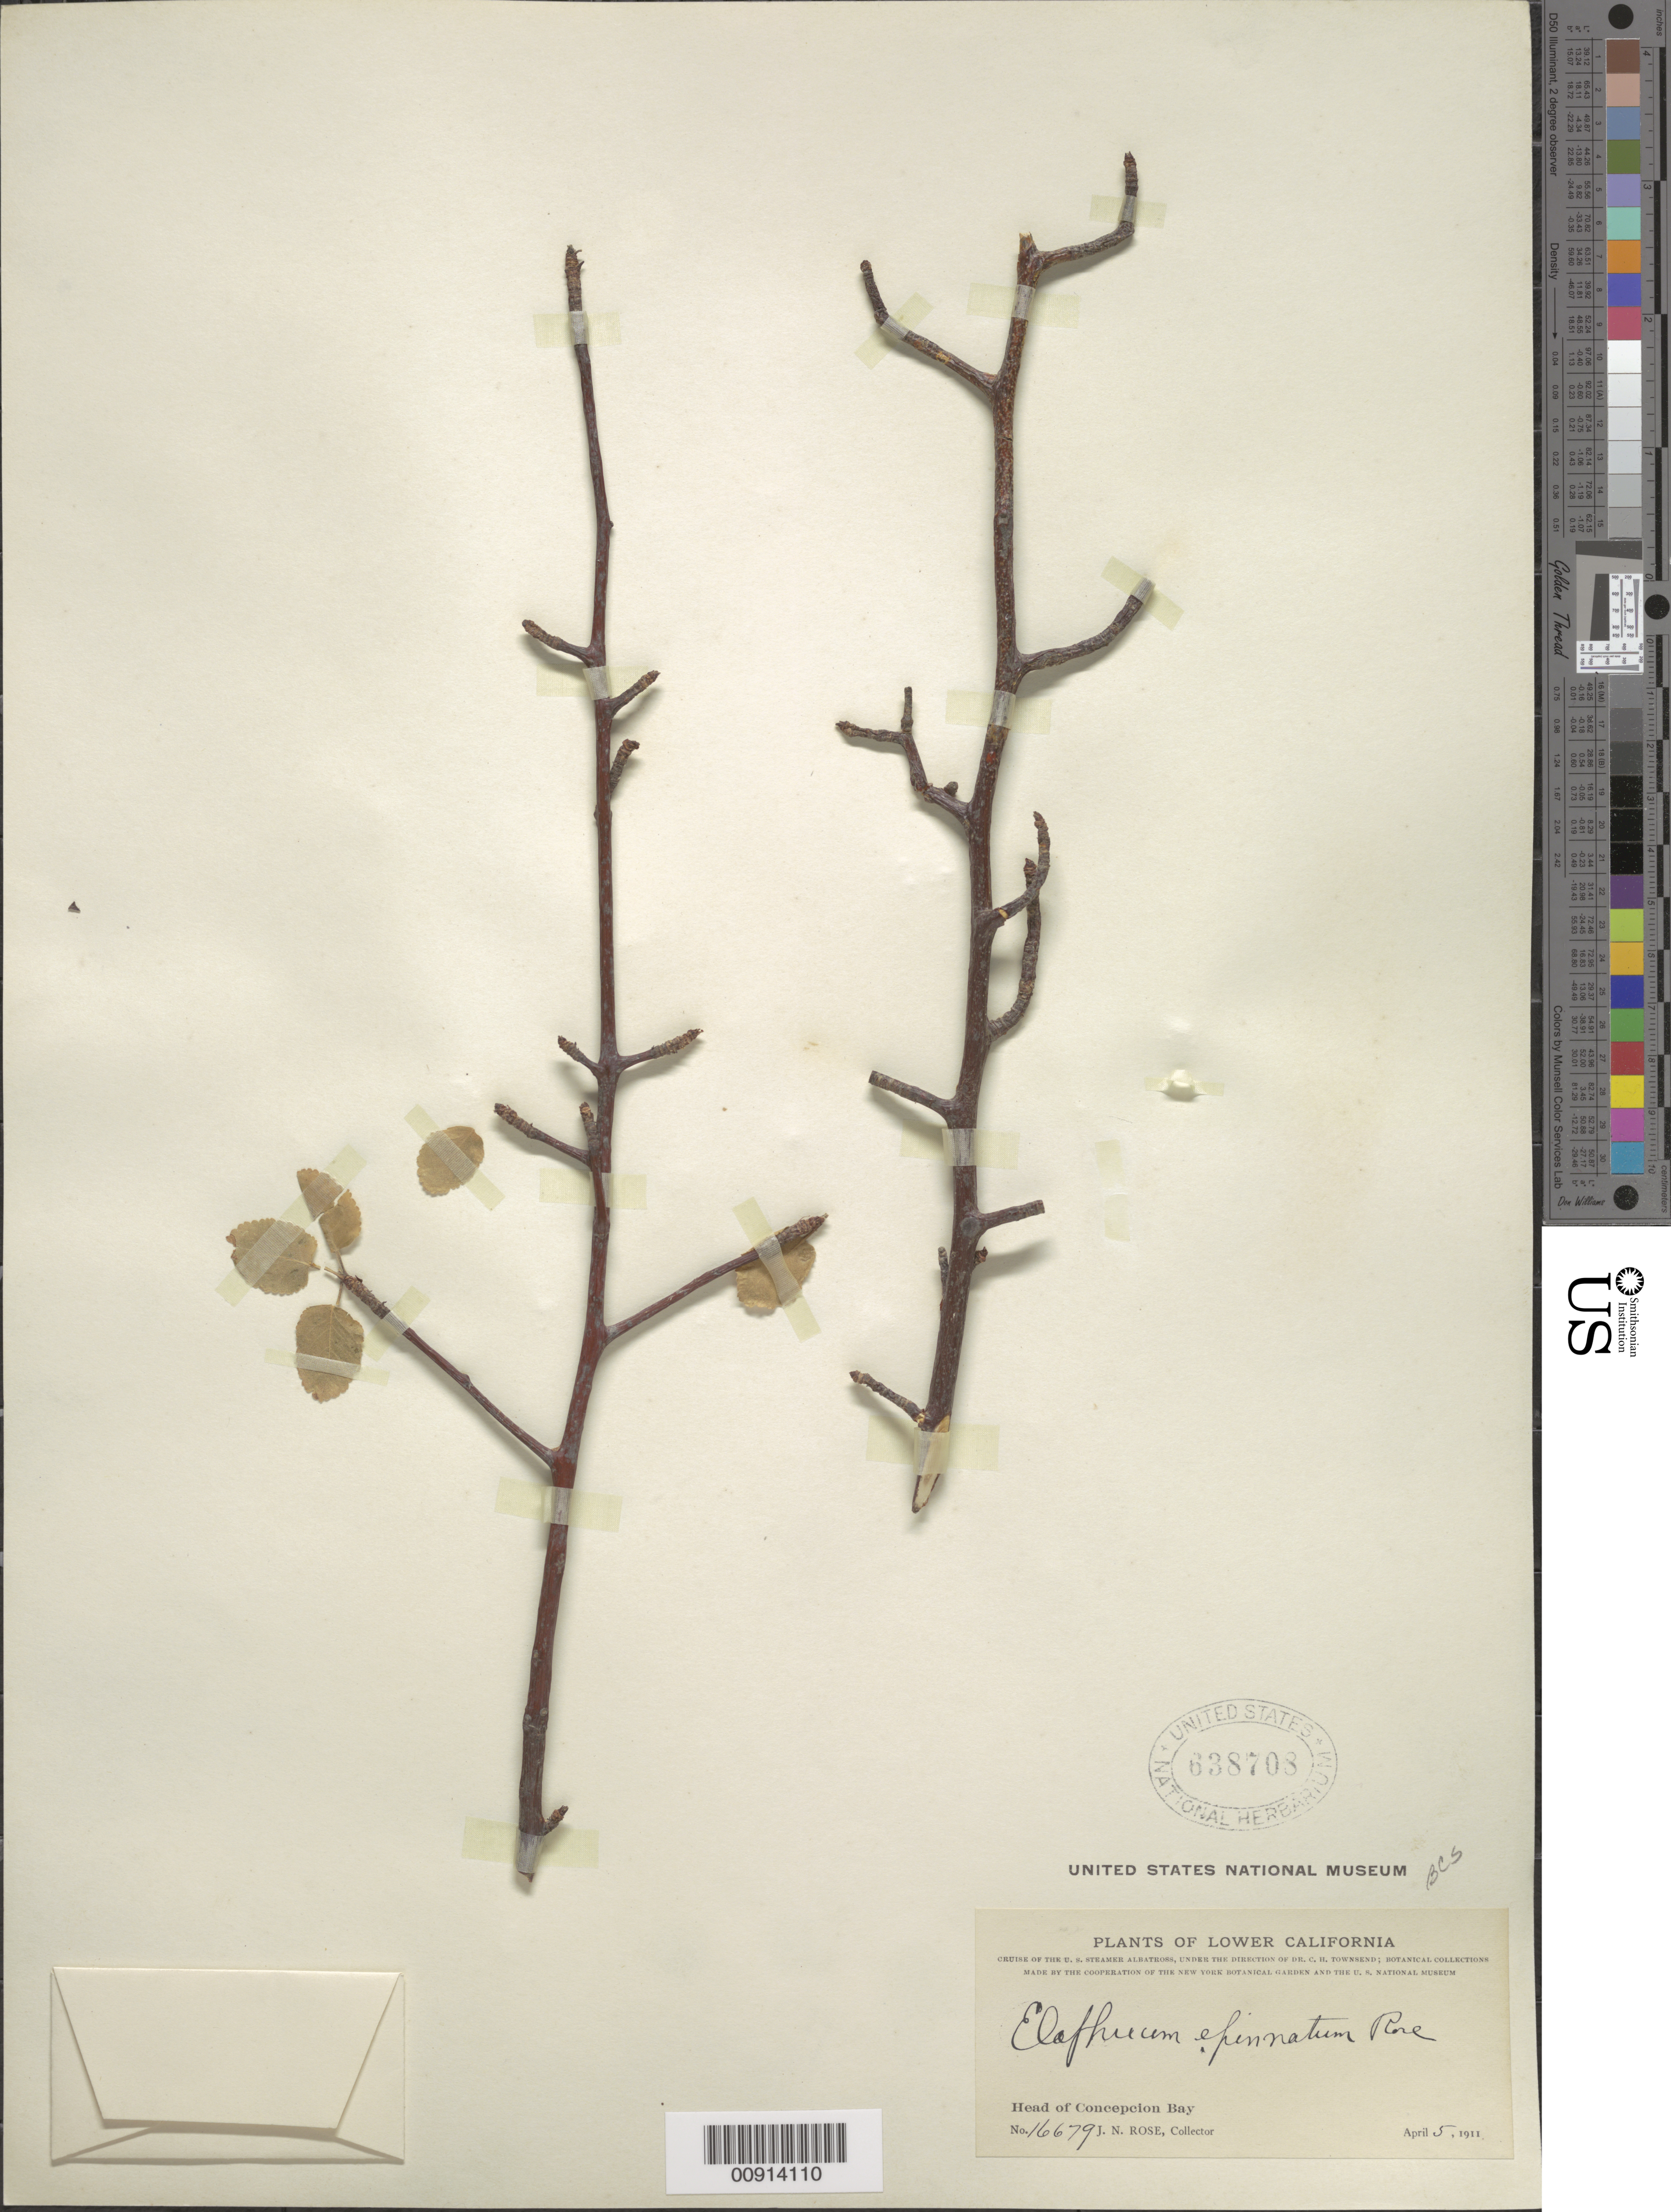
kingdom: Plantae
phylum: Tracheophyta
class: Magnoliopsida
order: Sapindales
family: Burseraceae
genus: Bursera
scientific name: Bursera epinnata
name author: (Rose) Engl.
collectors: J. N. Rose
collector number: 16679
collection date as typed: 05 Apr 1911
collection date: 1911-04-05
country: Mexico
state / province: Baja California Sur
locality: Head of Concepción Bay, Lower California.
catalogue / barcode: US 638708